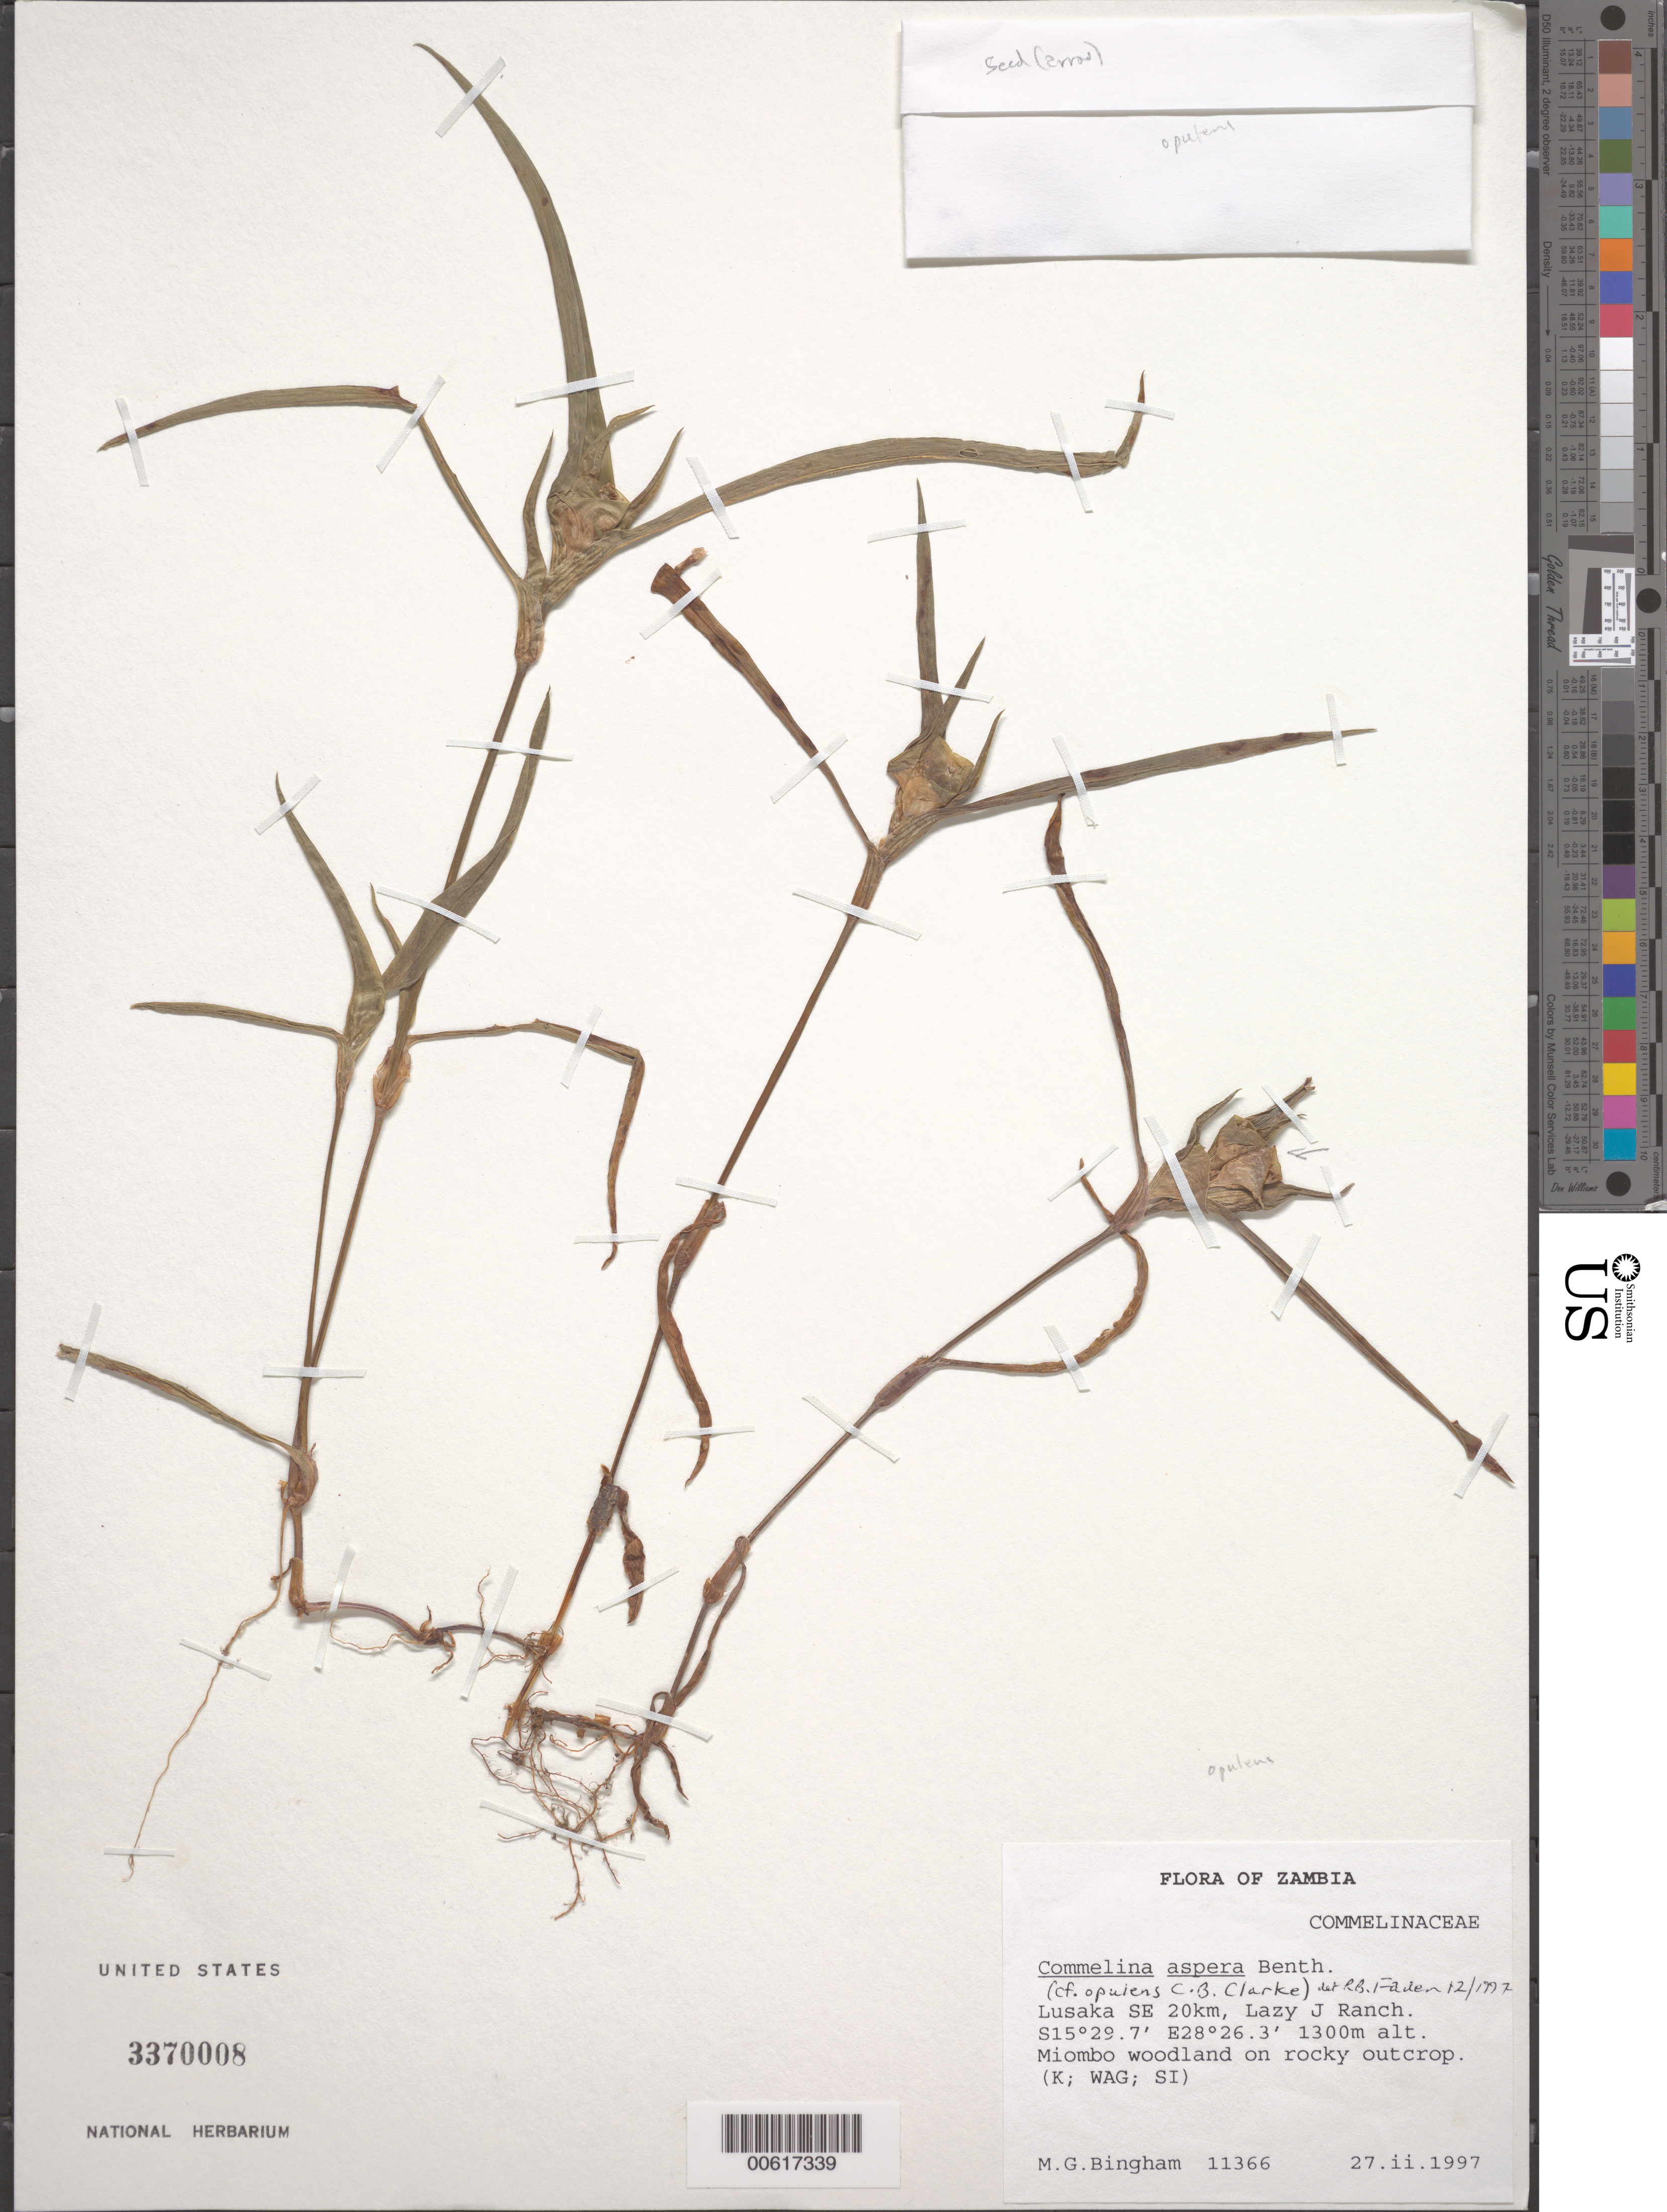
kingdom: Plantae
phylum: Tracheophyta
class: Liliopsida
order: Commelinales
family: Commelinaceae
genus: Commelina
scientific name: Commelina aspera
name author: G. Don ex Benth.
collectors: M. Bingham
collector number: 11366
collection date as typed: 27 Feb 1997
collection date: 1997-02-27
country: Zambia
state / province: Lusaka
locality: Lazy j ranch, se of lusaka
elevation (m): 1300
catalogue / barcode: US 3370008